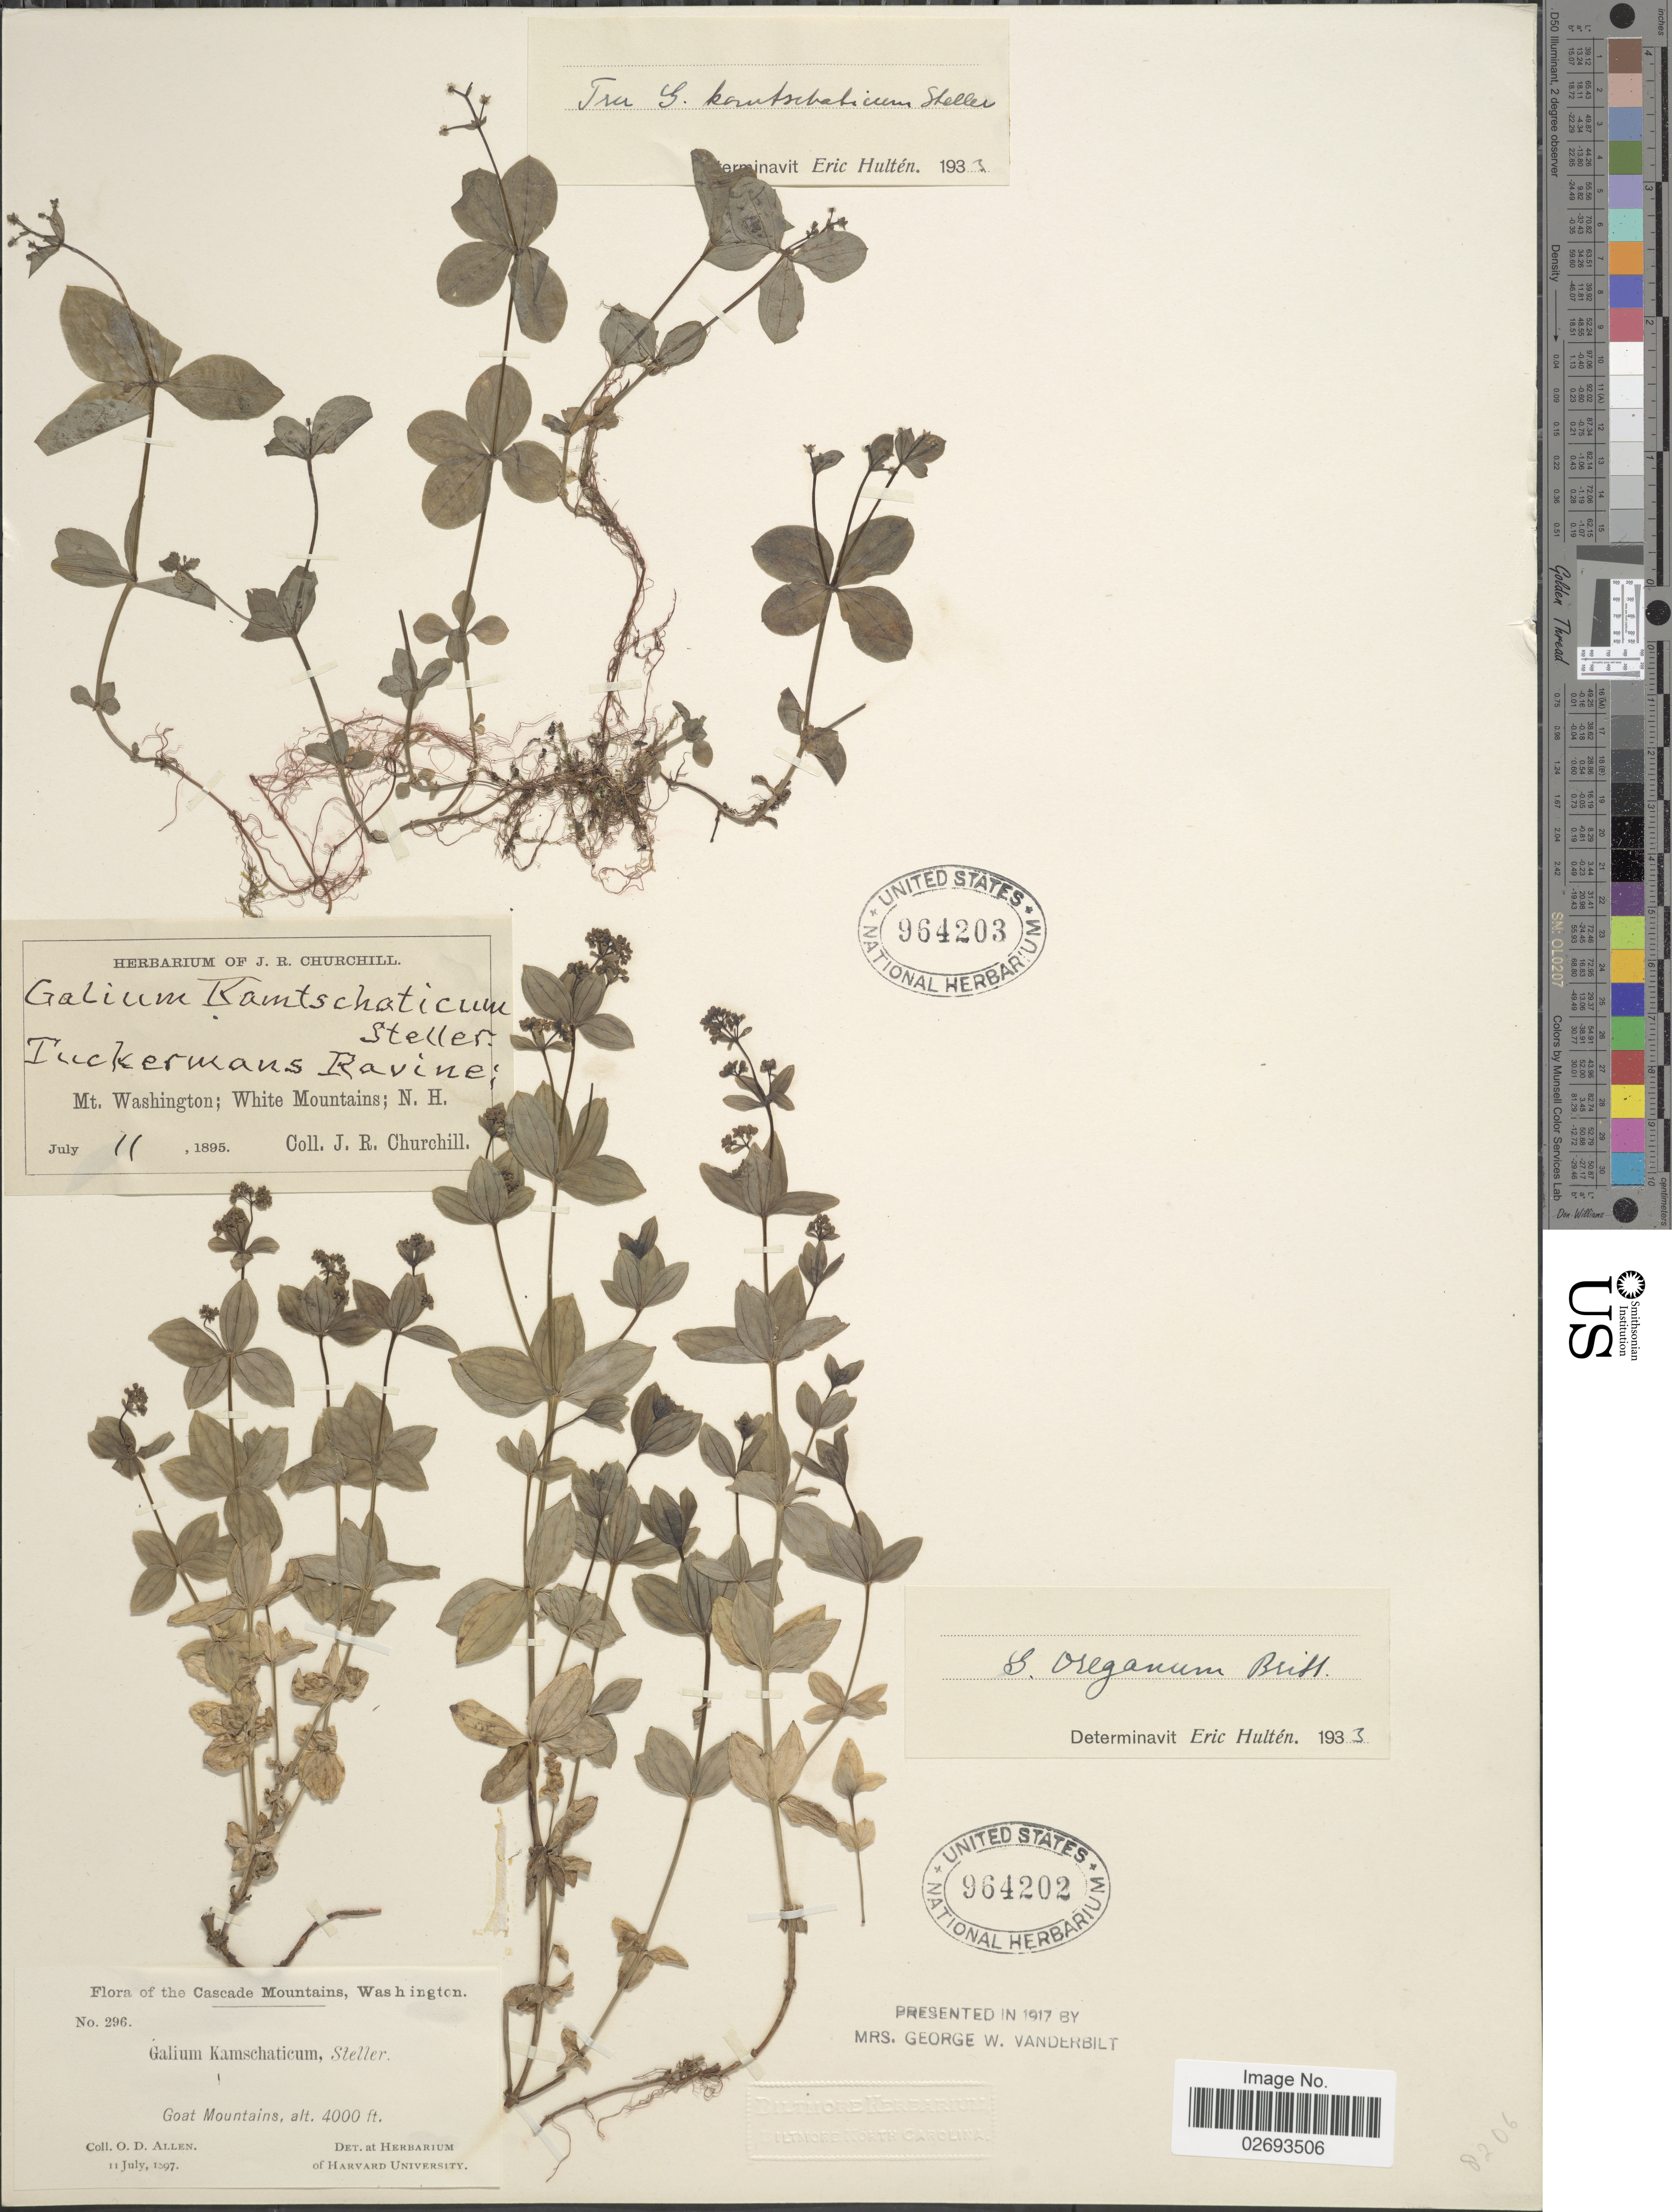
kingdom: Plantae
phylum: Tracheophyta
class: Magnoliopsida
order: Gentianales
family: Rubiaceae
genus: Galium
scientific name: Galium oreganum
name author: Britton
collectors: J. Churchill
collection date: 1895-07-11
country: United States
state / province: New Hampshire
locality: Tuckermans Ravine, Mt. Washington; White Mountains; NH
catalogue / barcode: US 964203-2